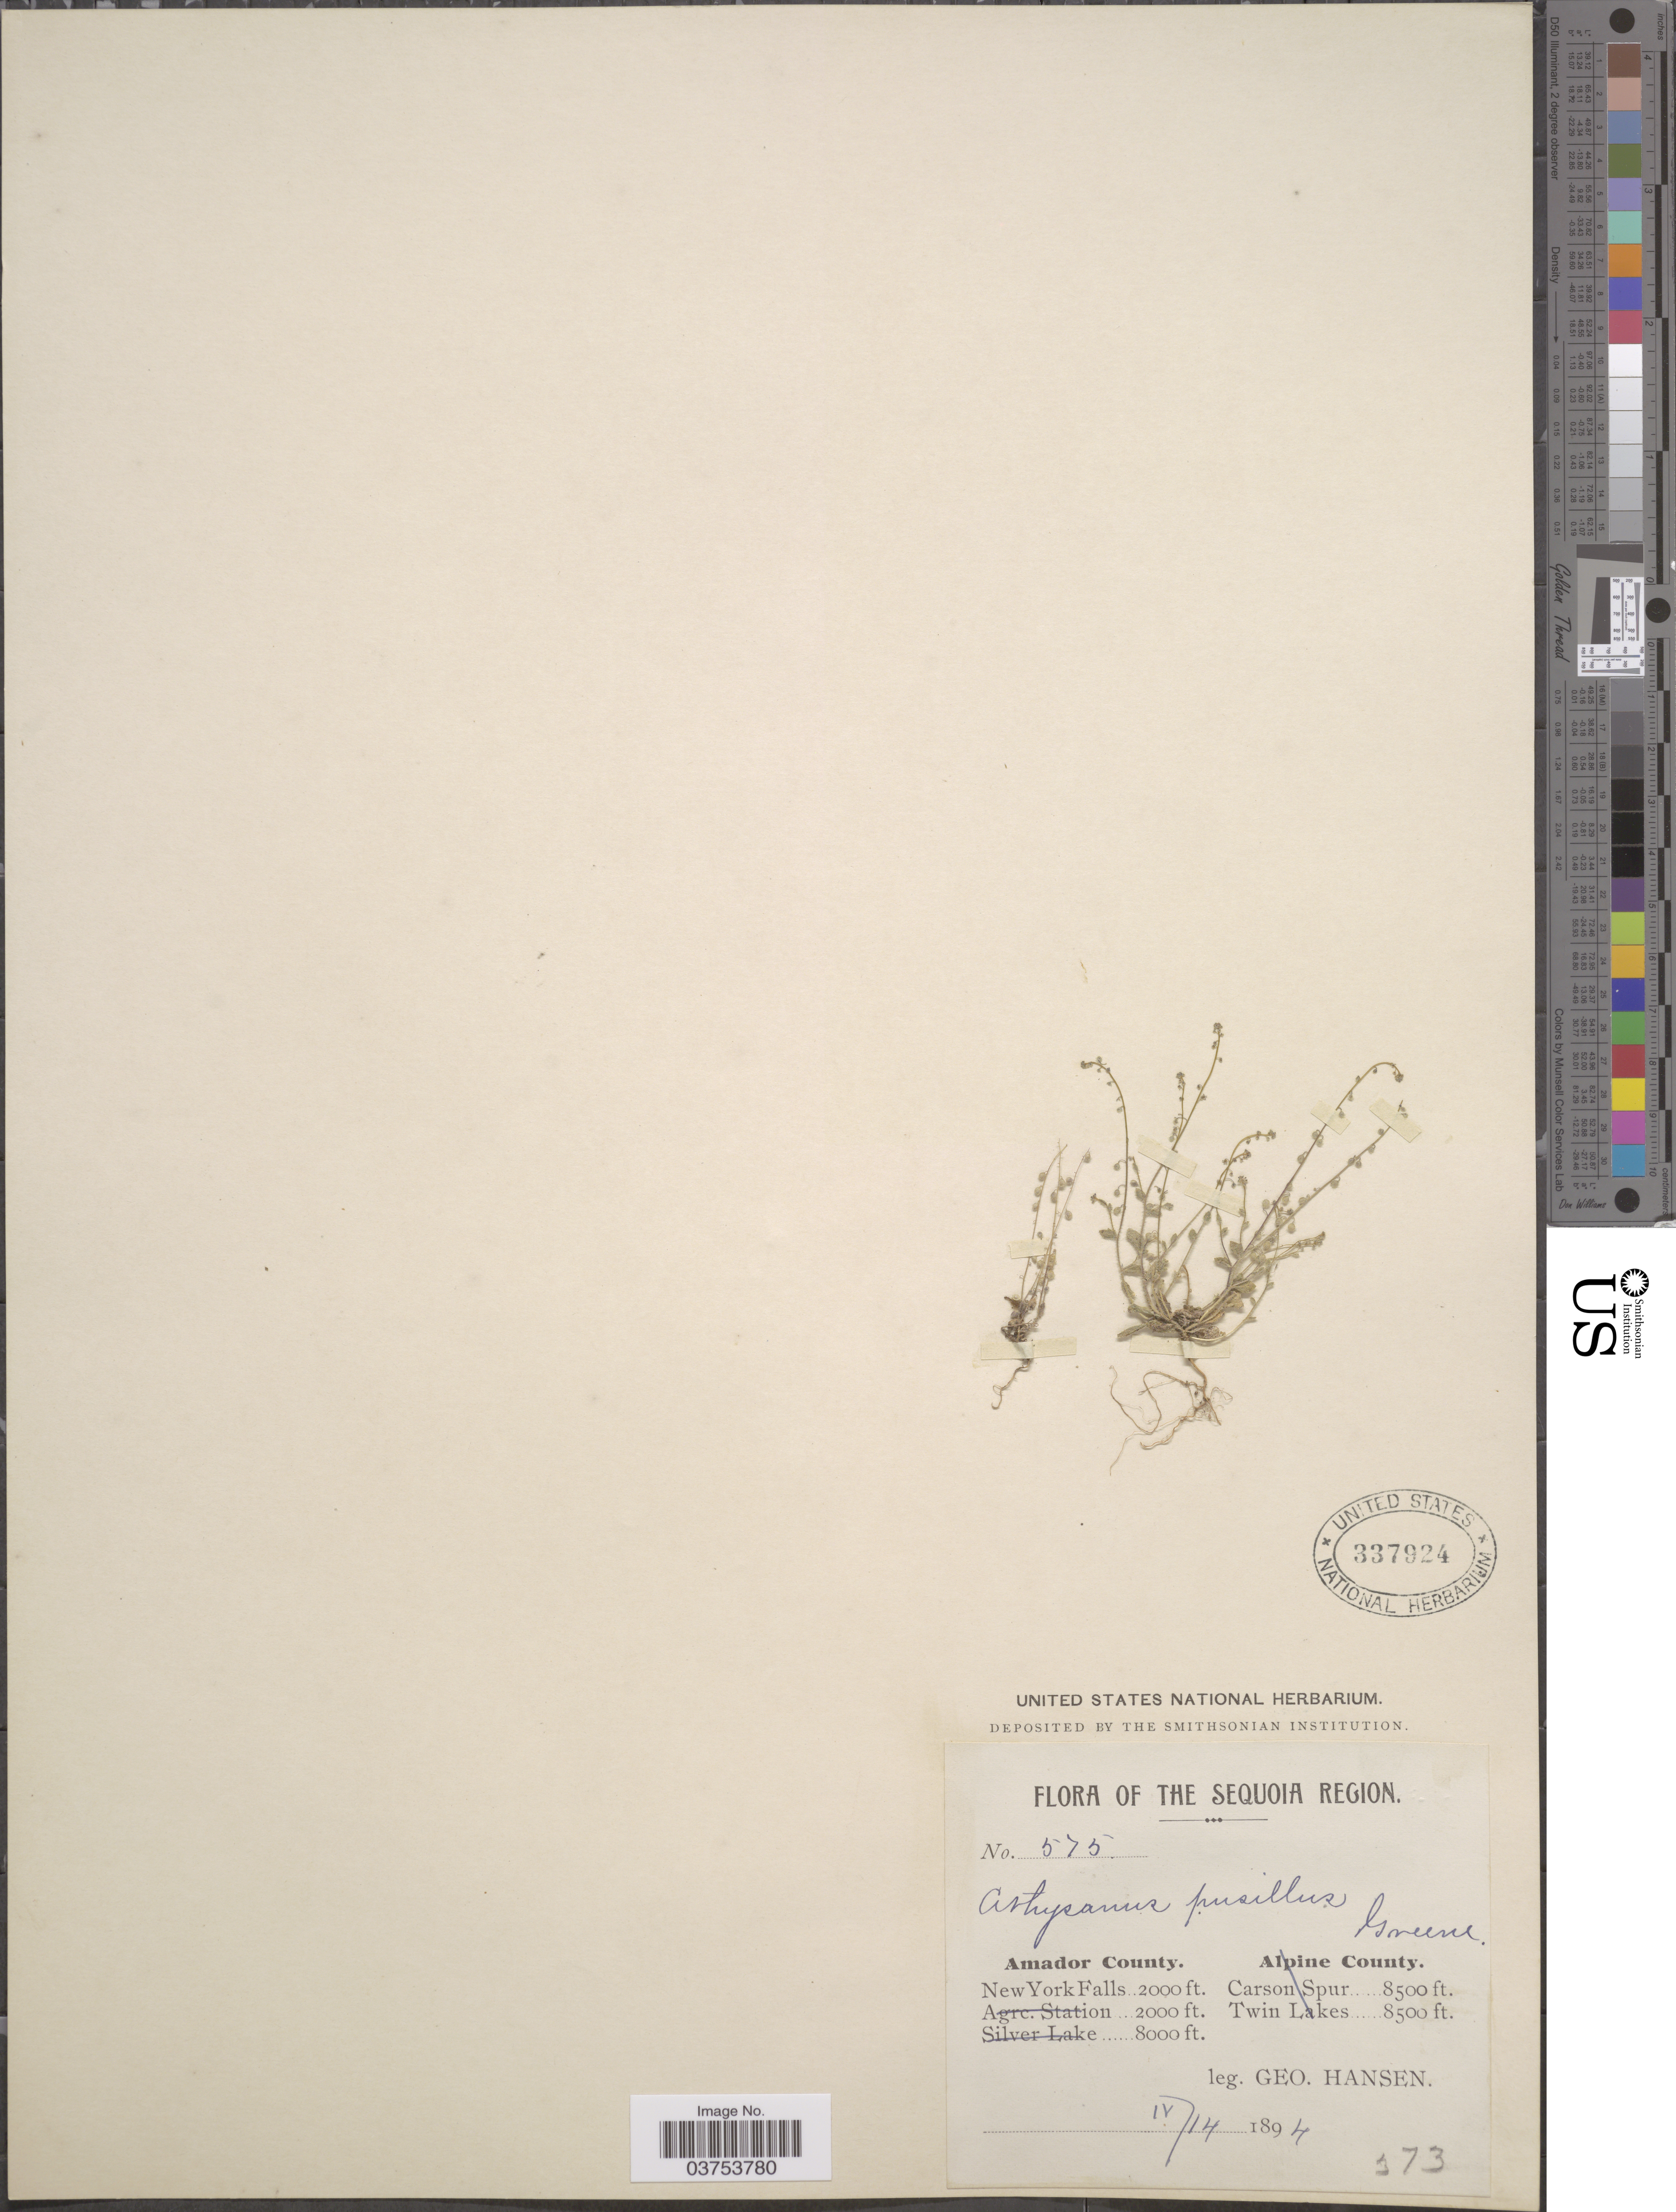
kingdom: Plantae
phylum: Tracheophyta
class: Magnoliopsida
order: Brassicales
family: Brassicaceae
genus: Athysanus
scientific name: Athysanus pusillus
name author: (Hook.) Greene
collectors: G. Hansen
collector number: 575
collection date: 1894-04-14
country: United States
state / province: New York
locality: The Sequoia Region. Amador County. New York Falls.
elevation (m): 610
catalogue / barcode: US 337924